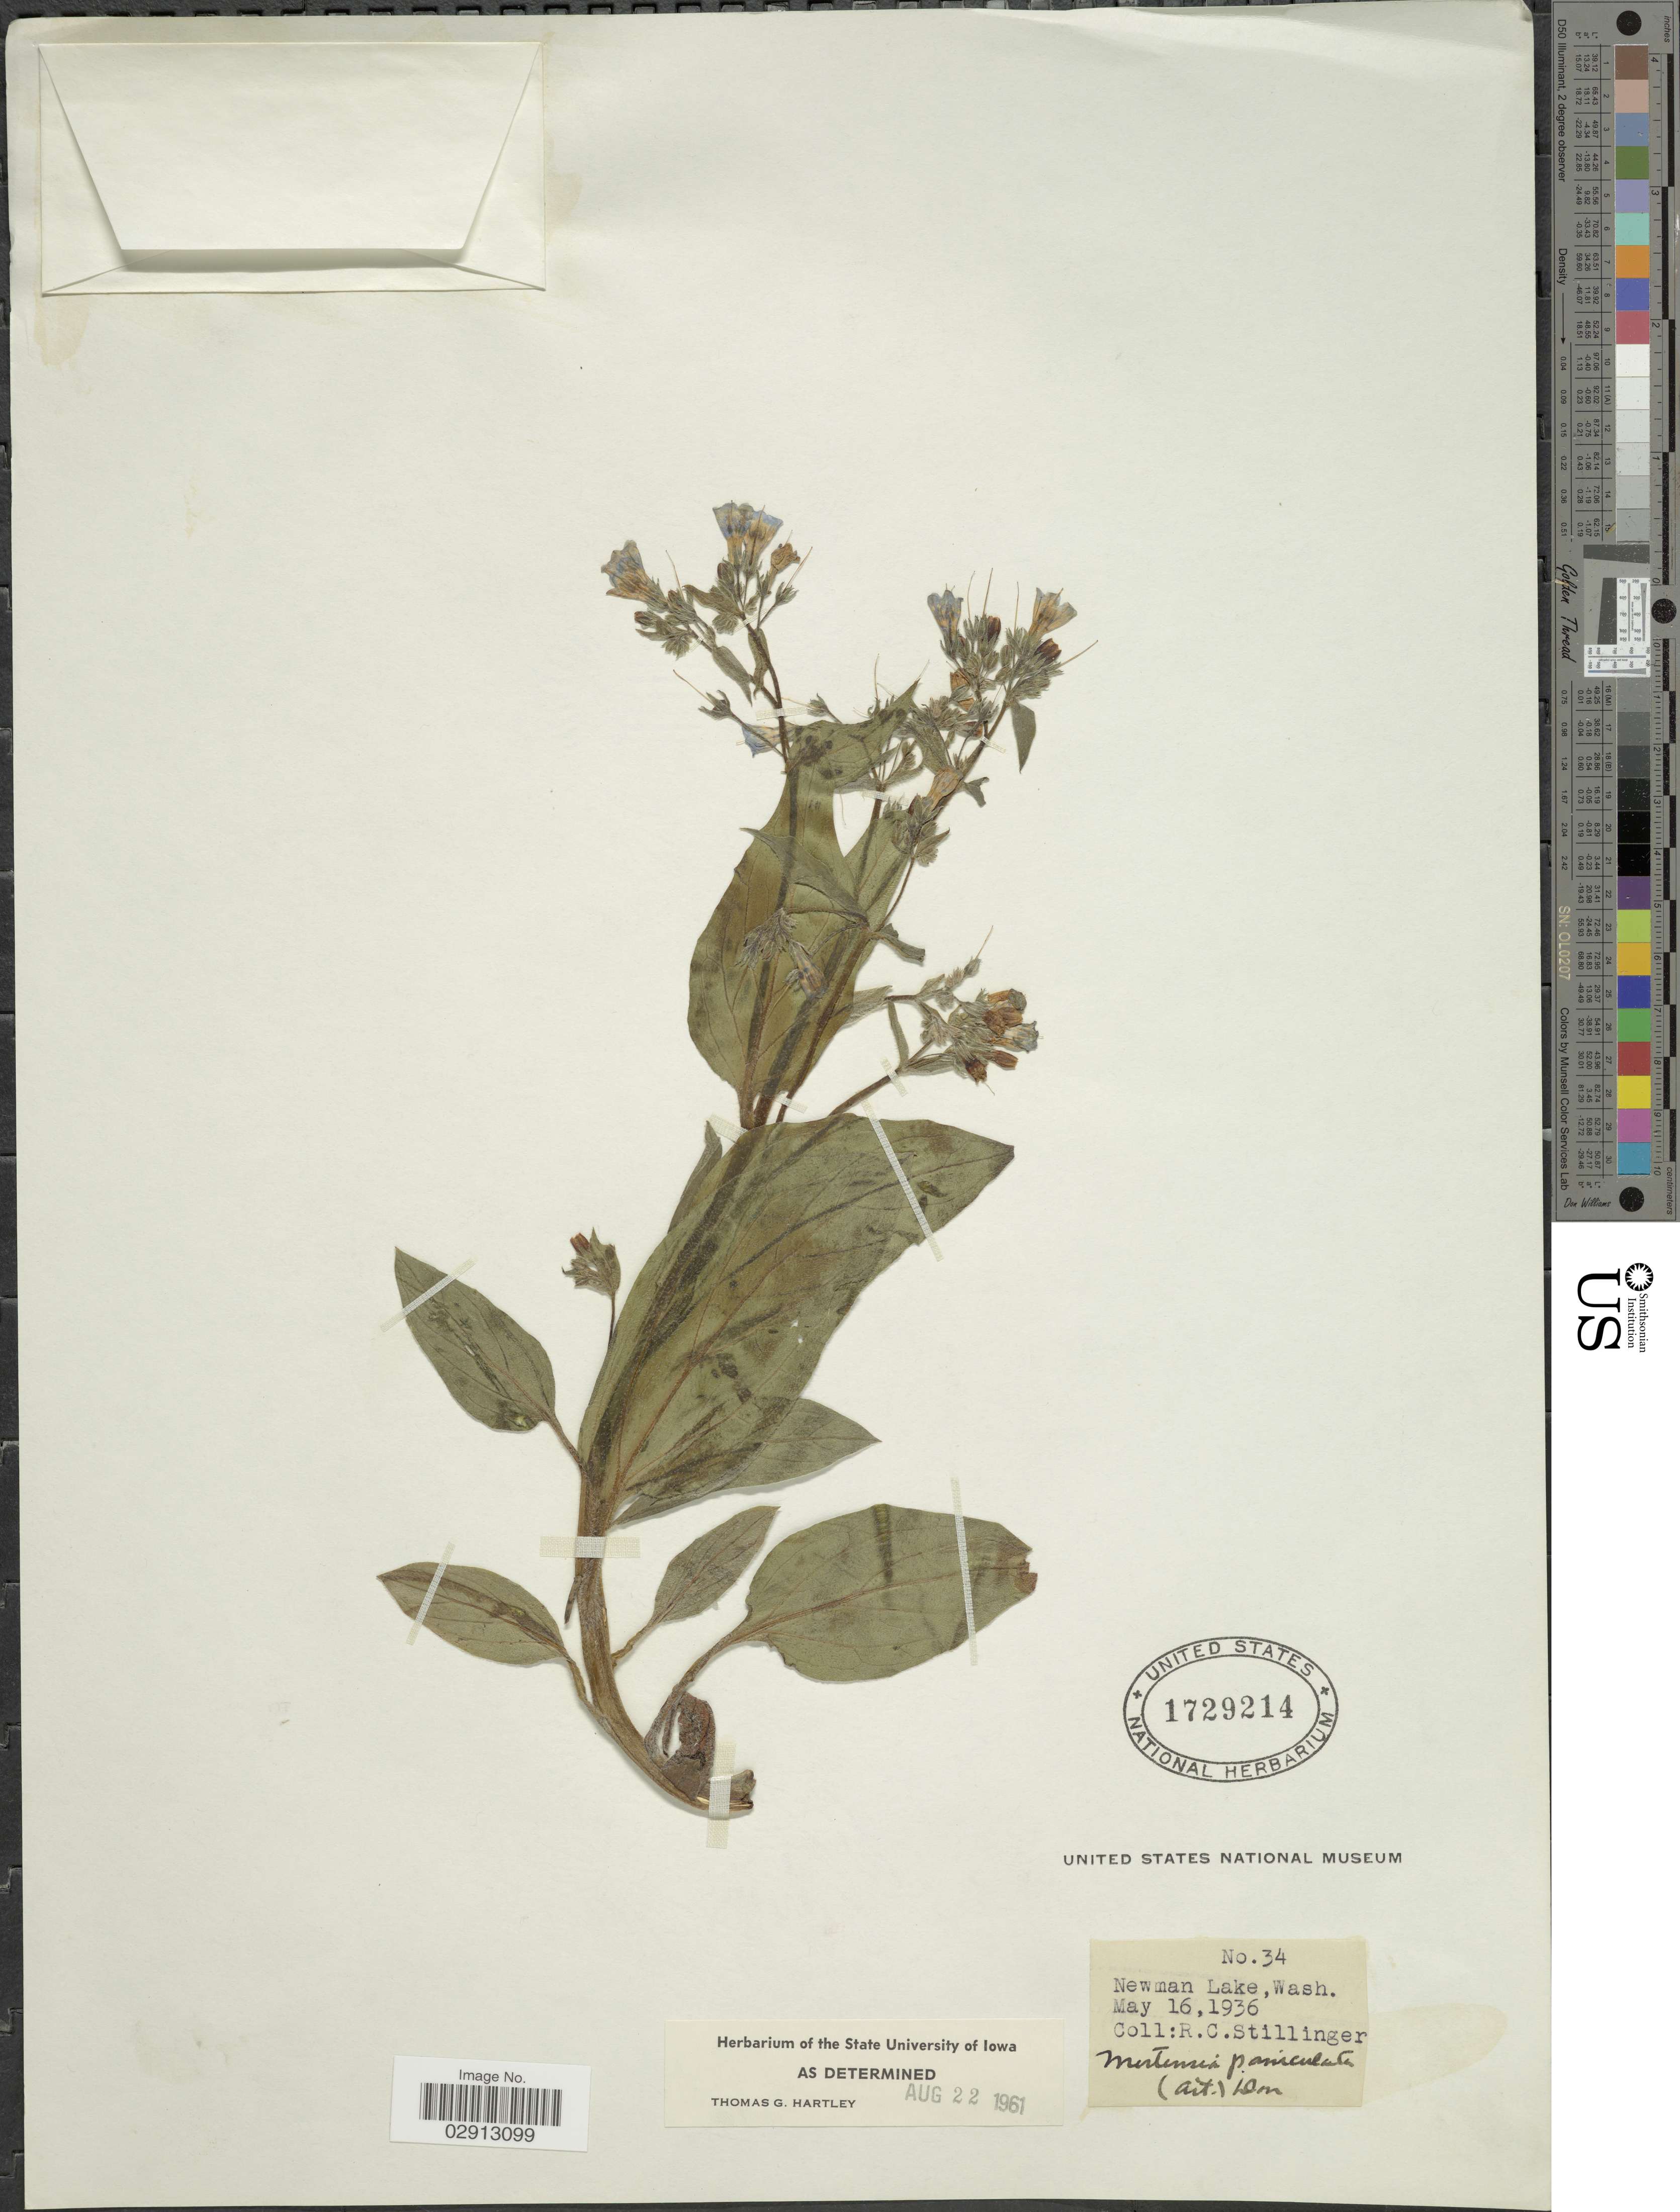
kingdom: Plantae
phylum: Tracheophyta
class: Magnoliopsida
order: Boraginales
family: Boraginaceae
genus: Mertensia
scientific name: Mertensia paniculata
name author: (Aiton) G. Don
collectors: R. Stillinger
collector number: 34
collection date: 1936-05-16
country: United States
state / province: Washington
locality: Newman Lake.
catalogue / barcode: US 1729214